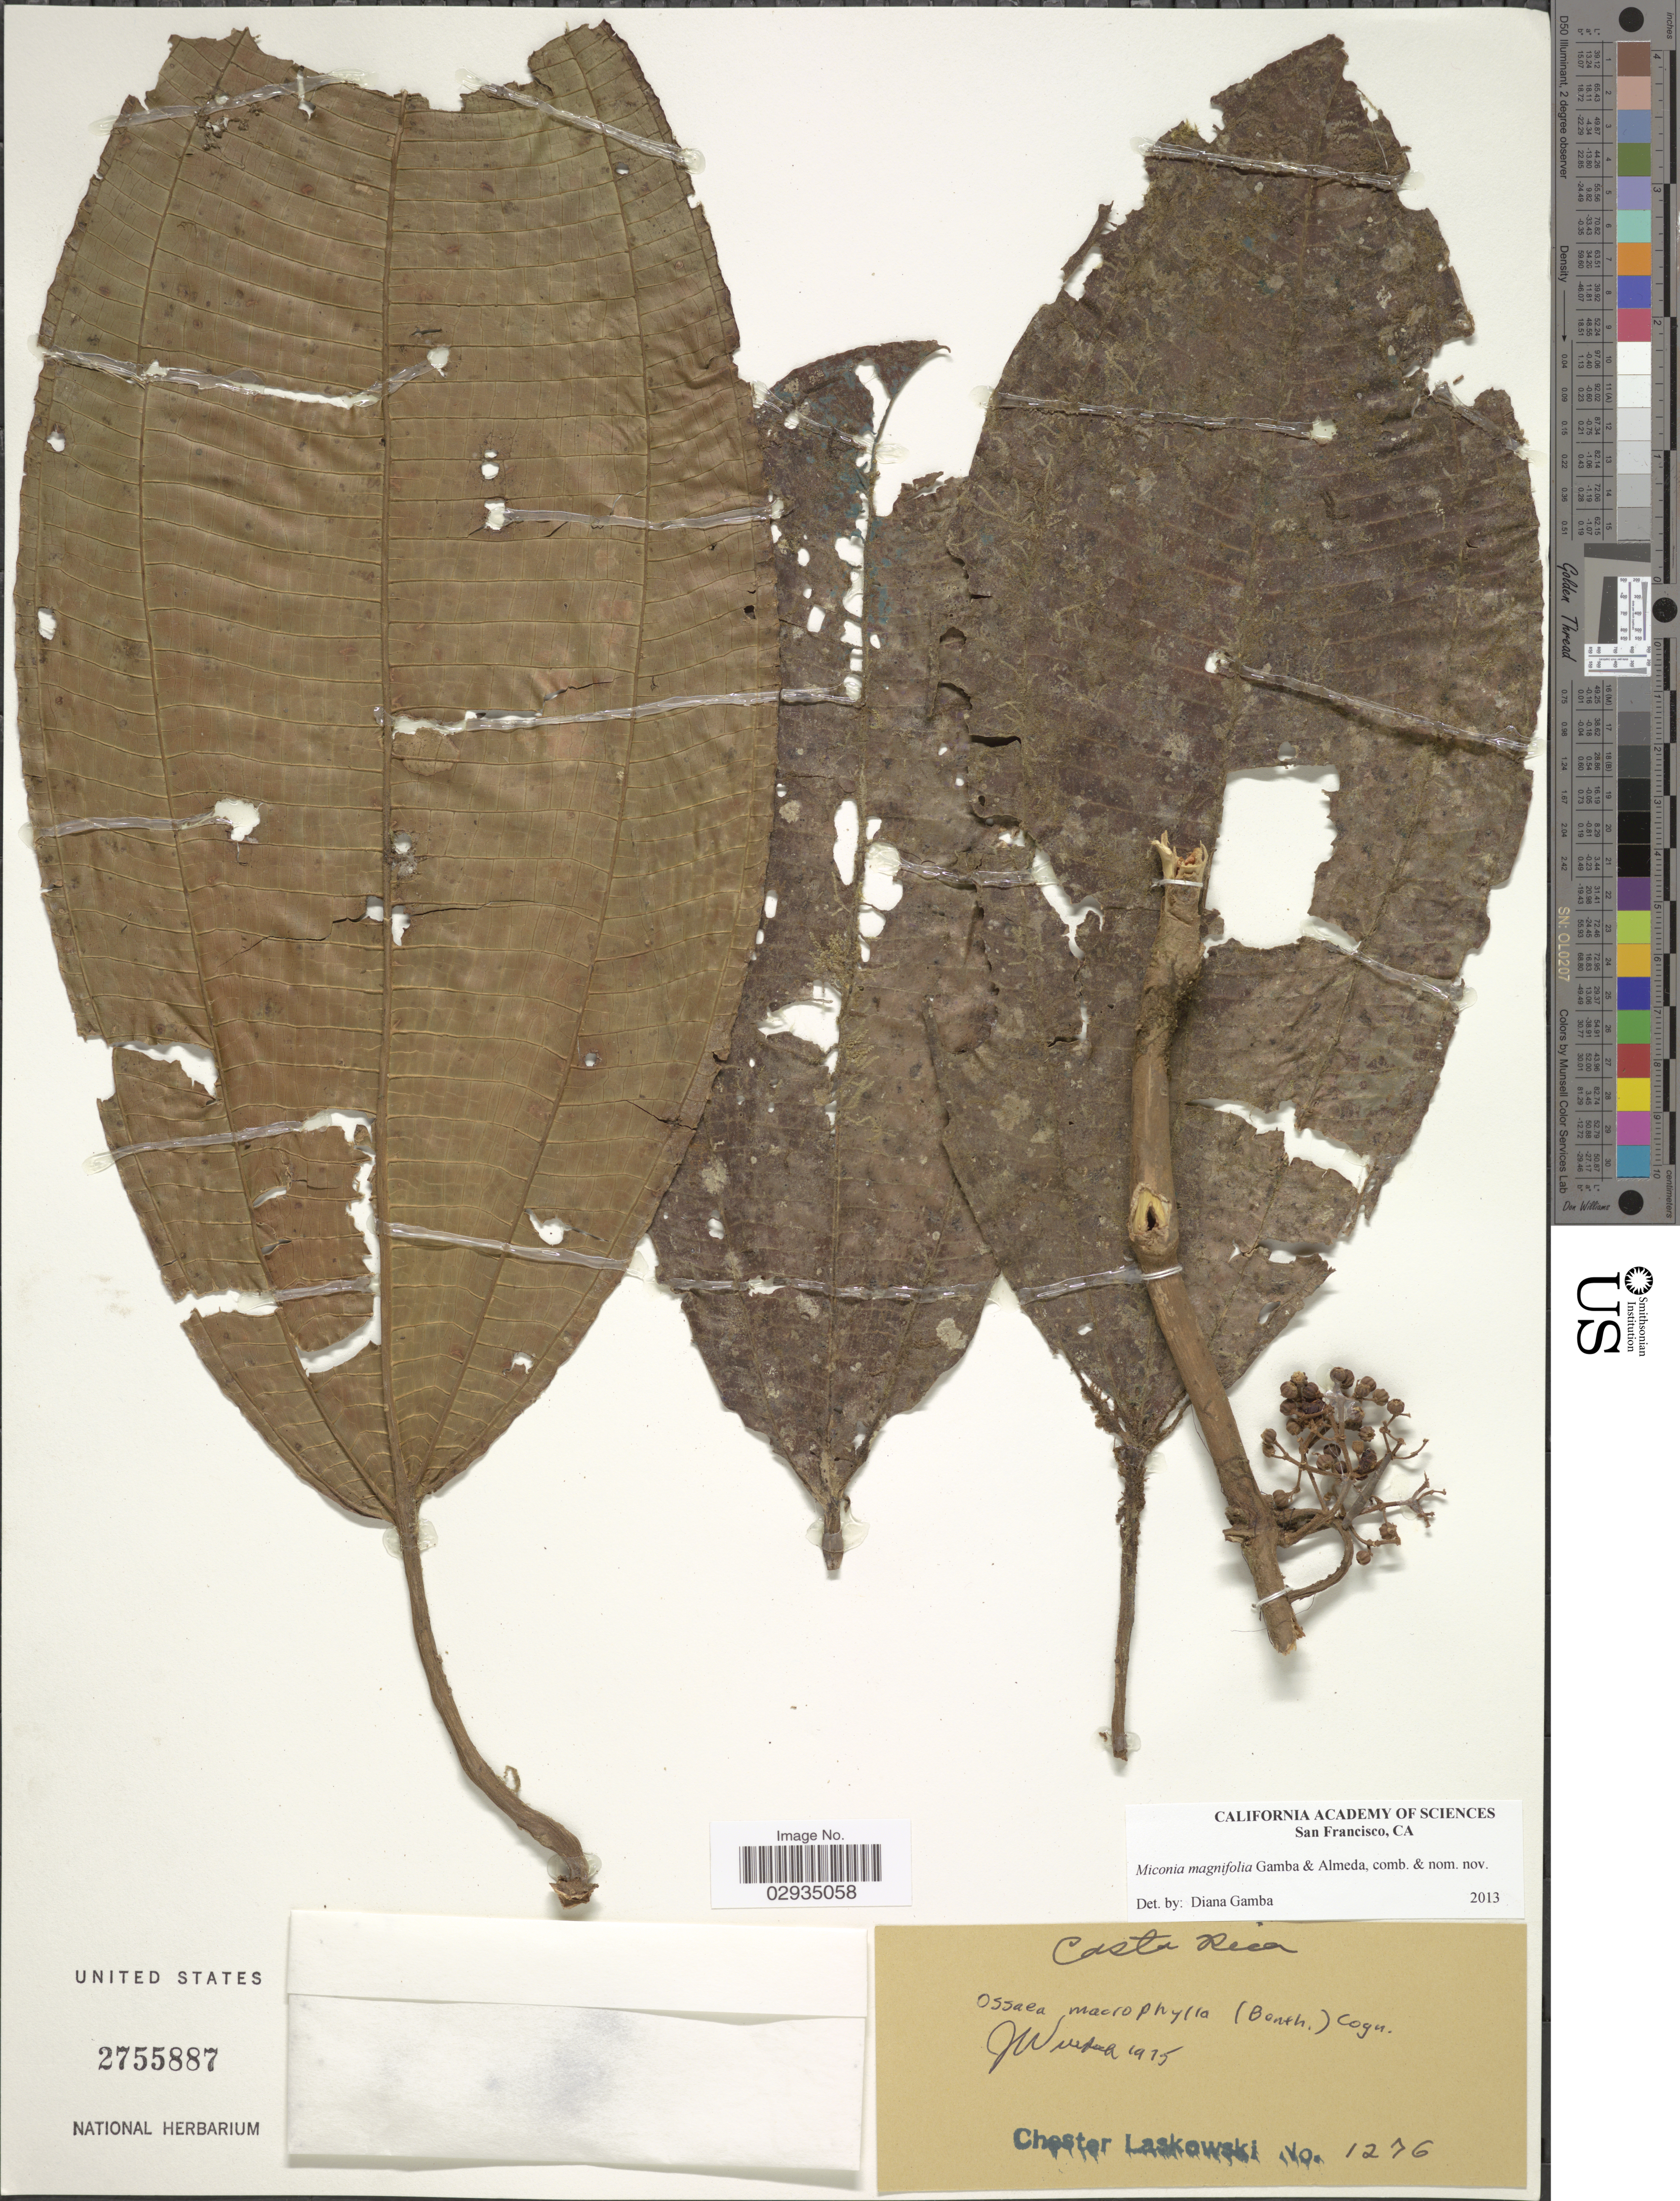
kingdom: Plantae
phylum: Tracheophyta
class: Magnoliopsida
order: Myrtales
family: Melastomataceae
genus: Miconia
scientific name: Miconia magnifolia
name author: Gamba & Almeda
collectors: C. Laskowski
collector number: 1276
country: Costa Rica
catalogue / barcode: US 2755887